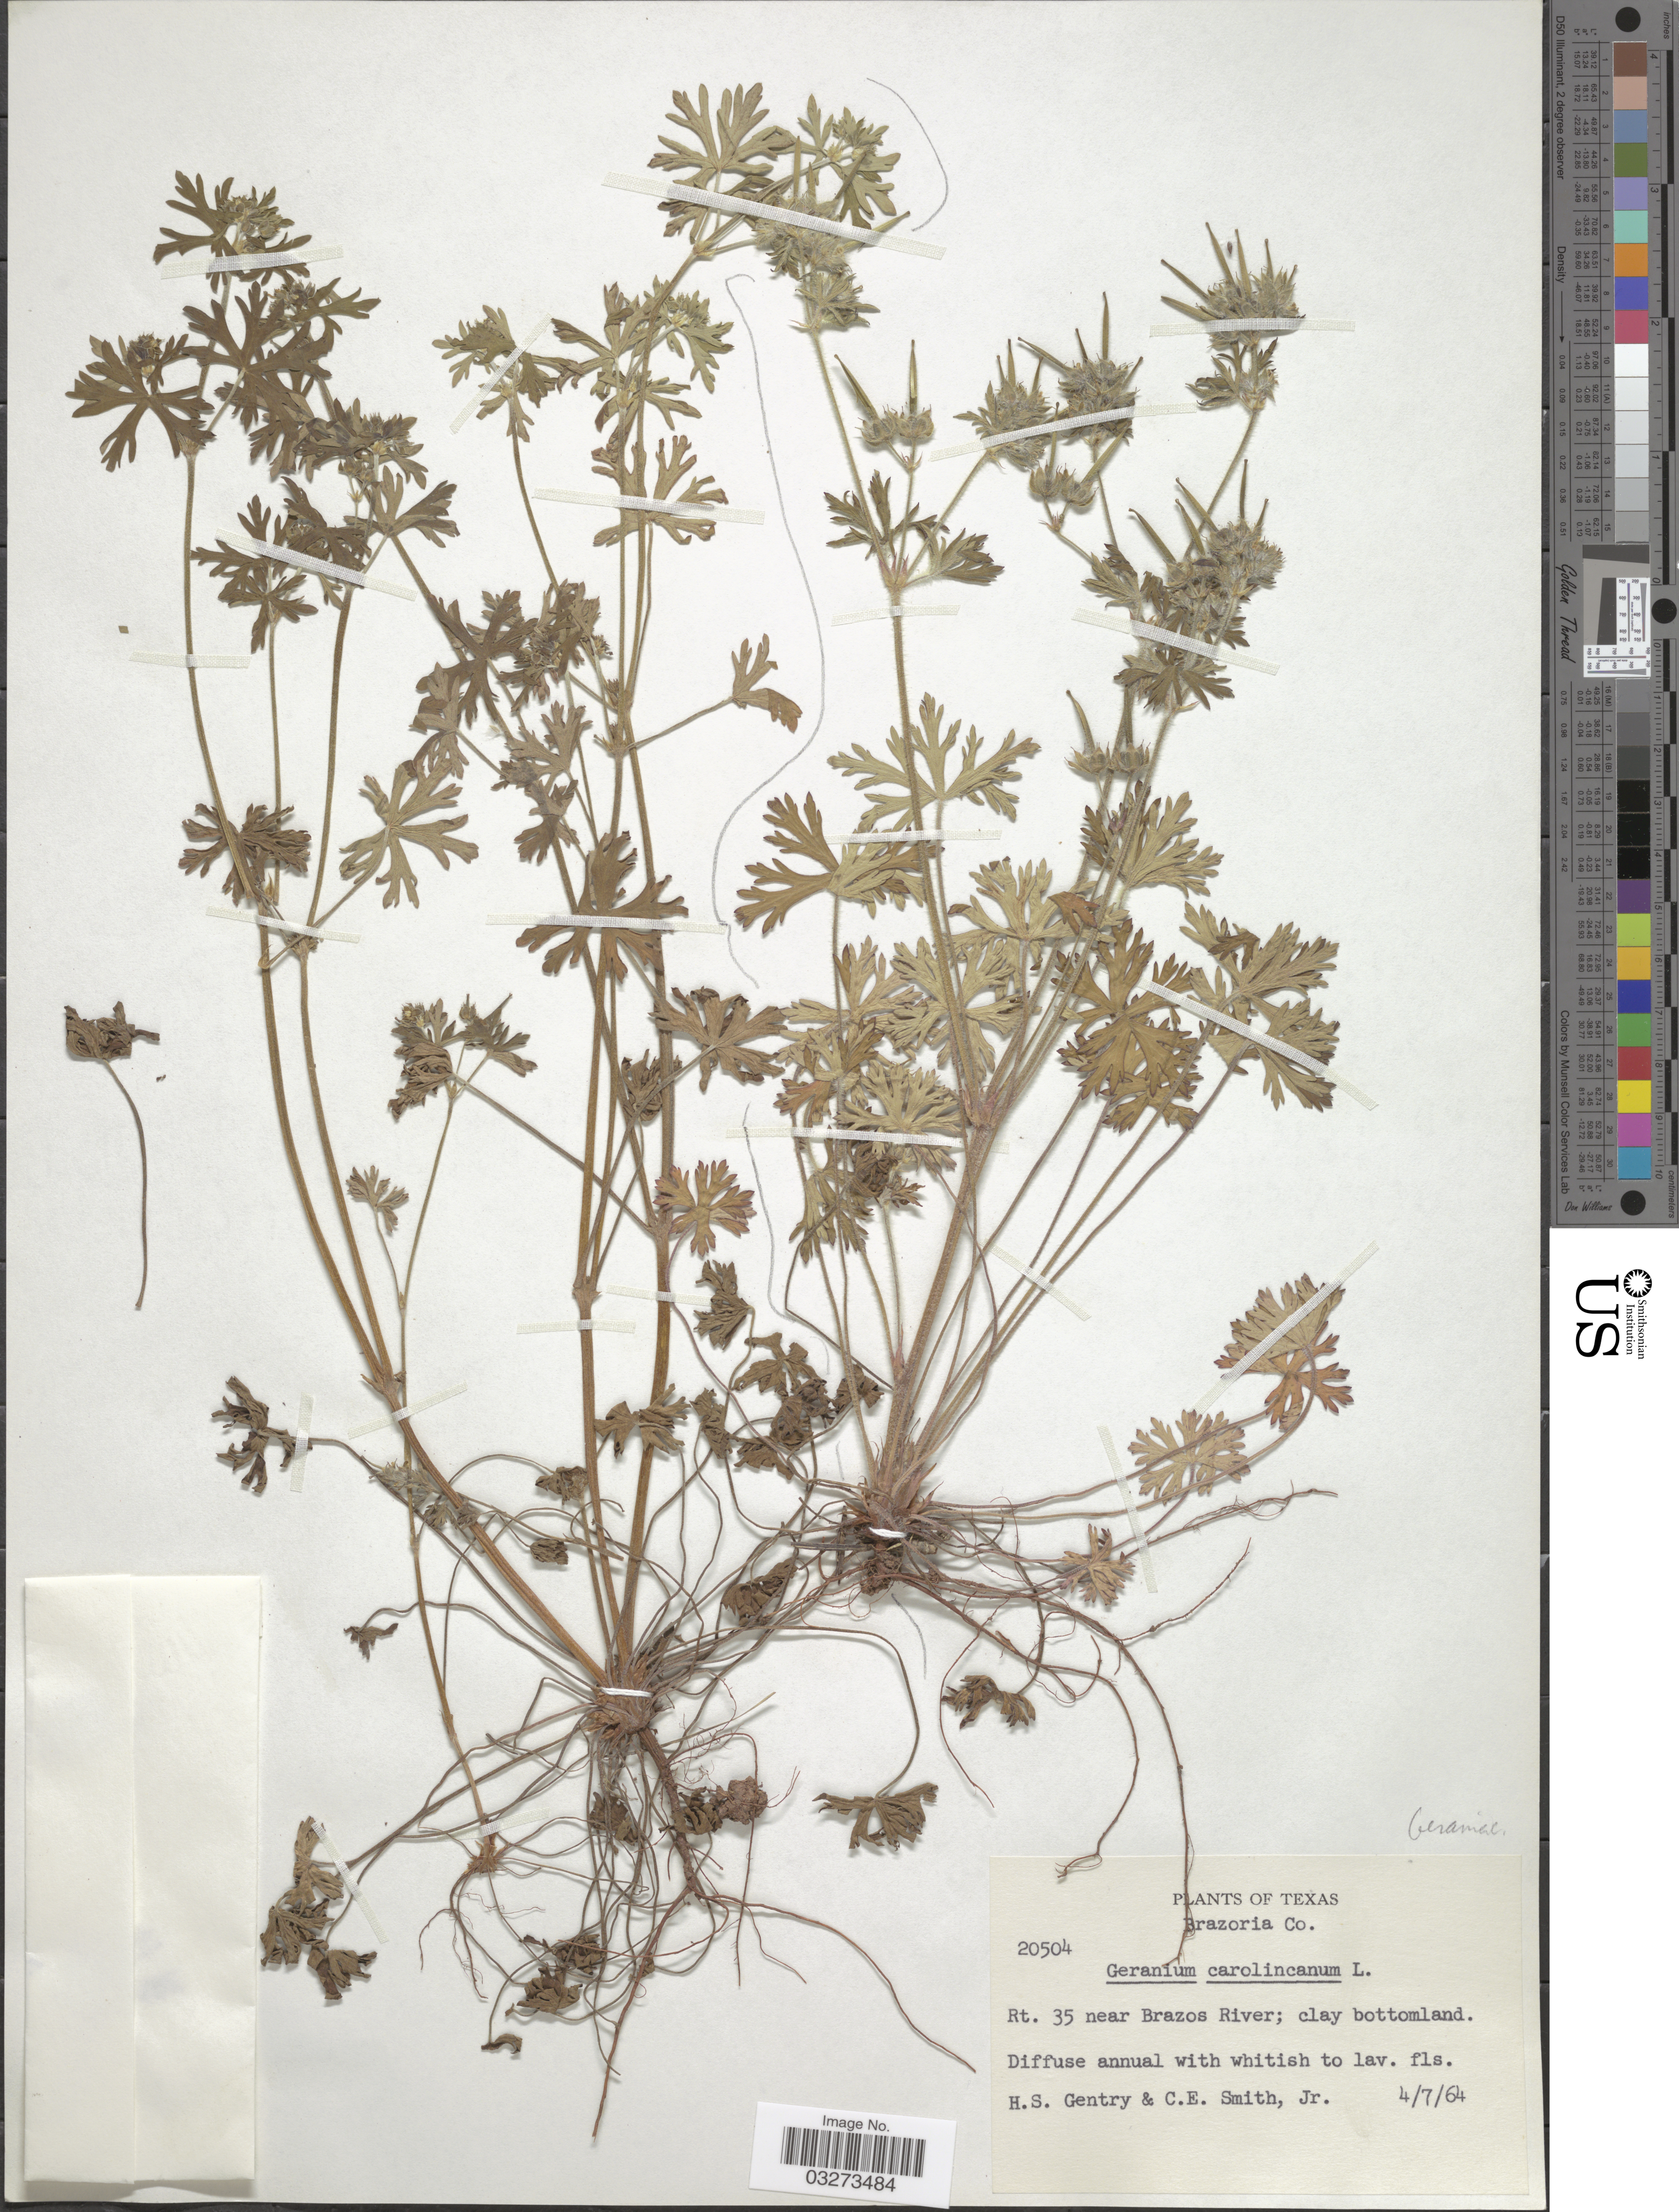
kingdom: Plantae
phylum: Tracheophyta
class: Magnoliopsida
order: Geraniales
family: Geraniaceae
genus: Geranium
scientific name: Geranium carolinianum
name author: L.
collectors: H. S. Gentry & C. E. Smith Jr.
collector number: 20504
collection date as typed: Transcribed d/m/y: 7/4/64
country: United States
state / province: Texas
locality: Brazoria Co., Rt. 35 near Brazos River.